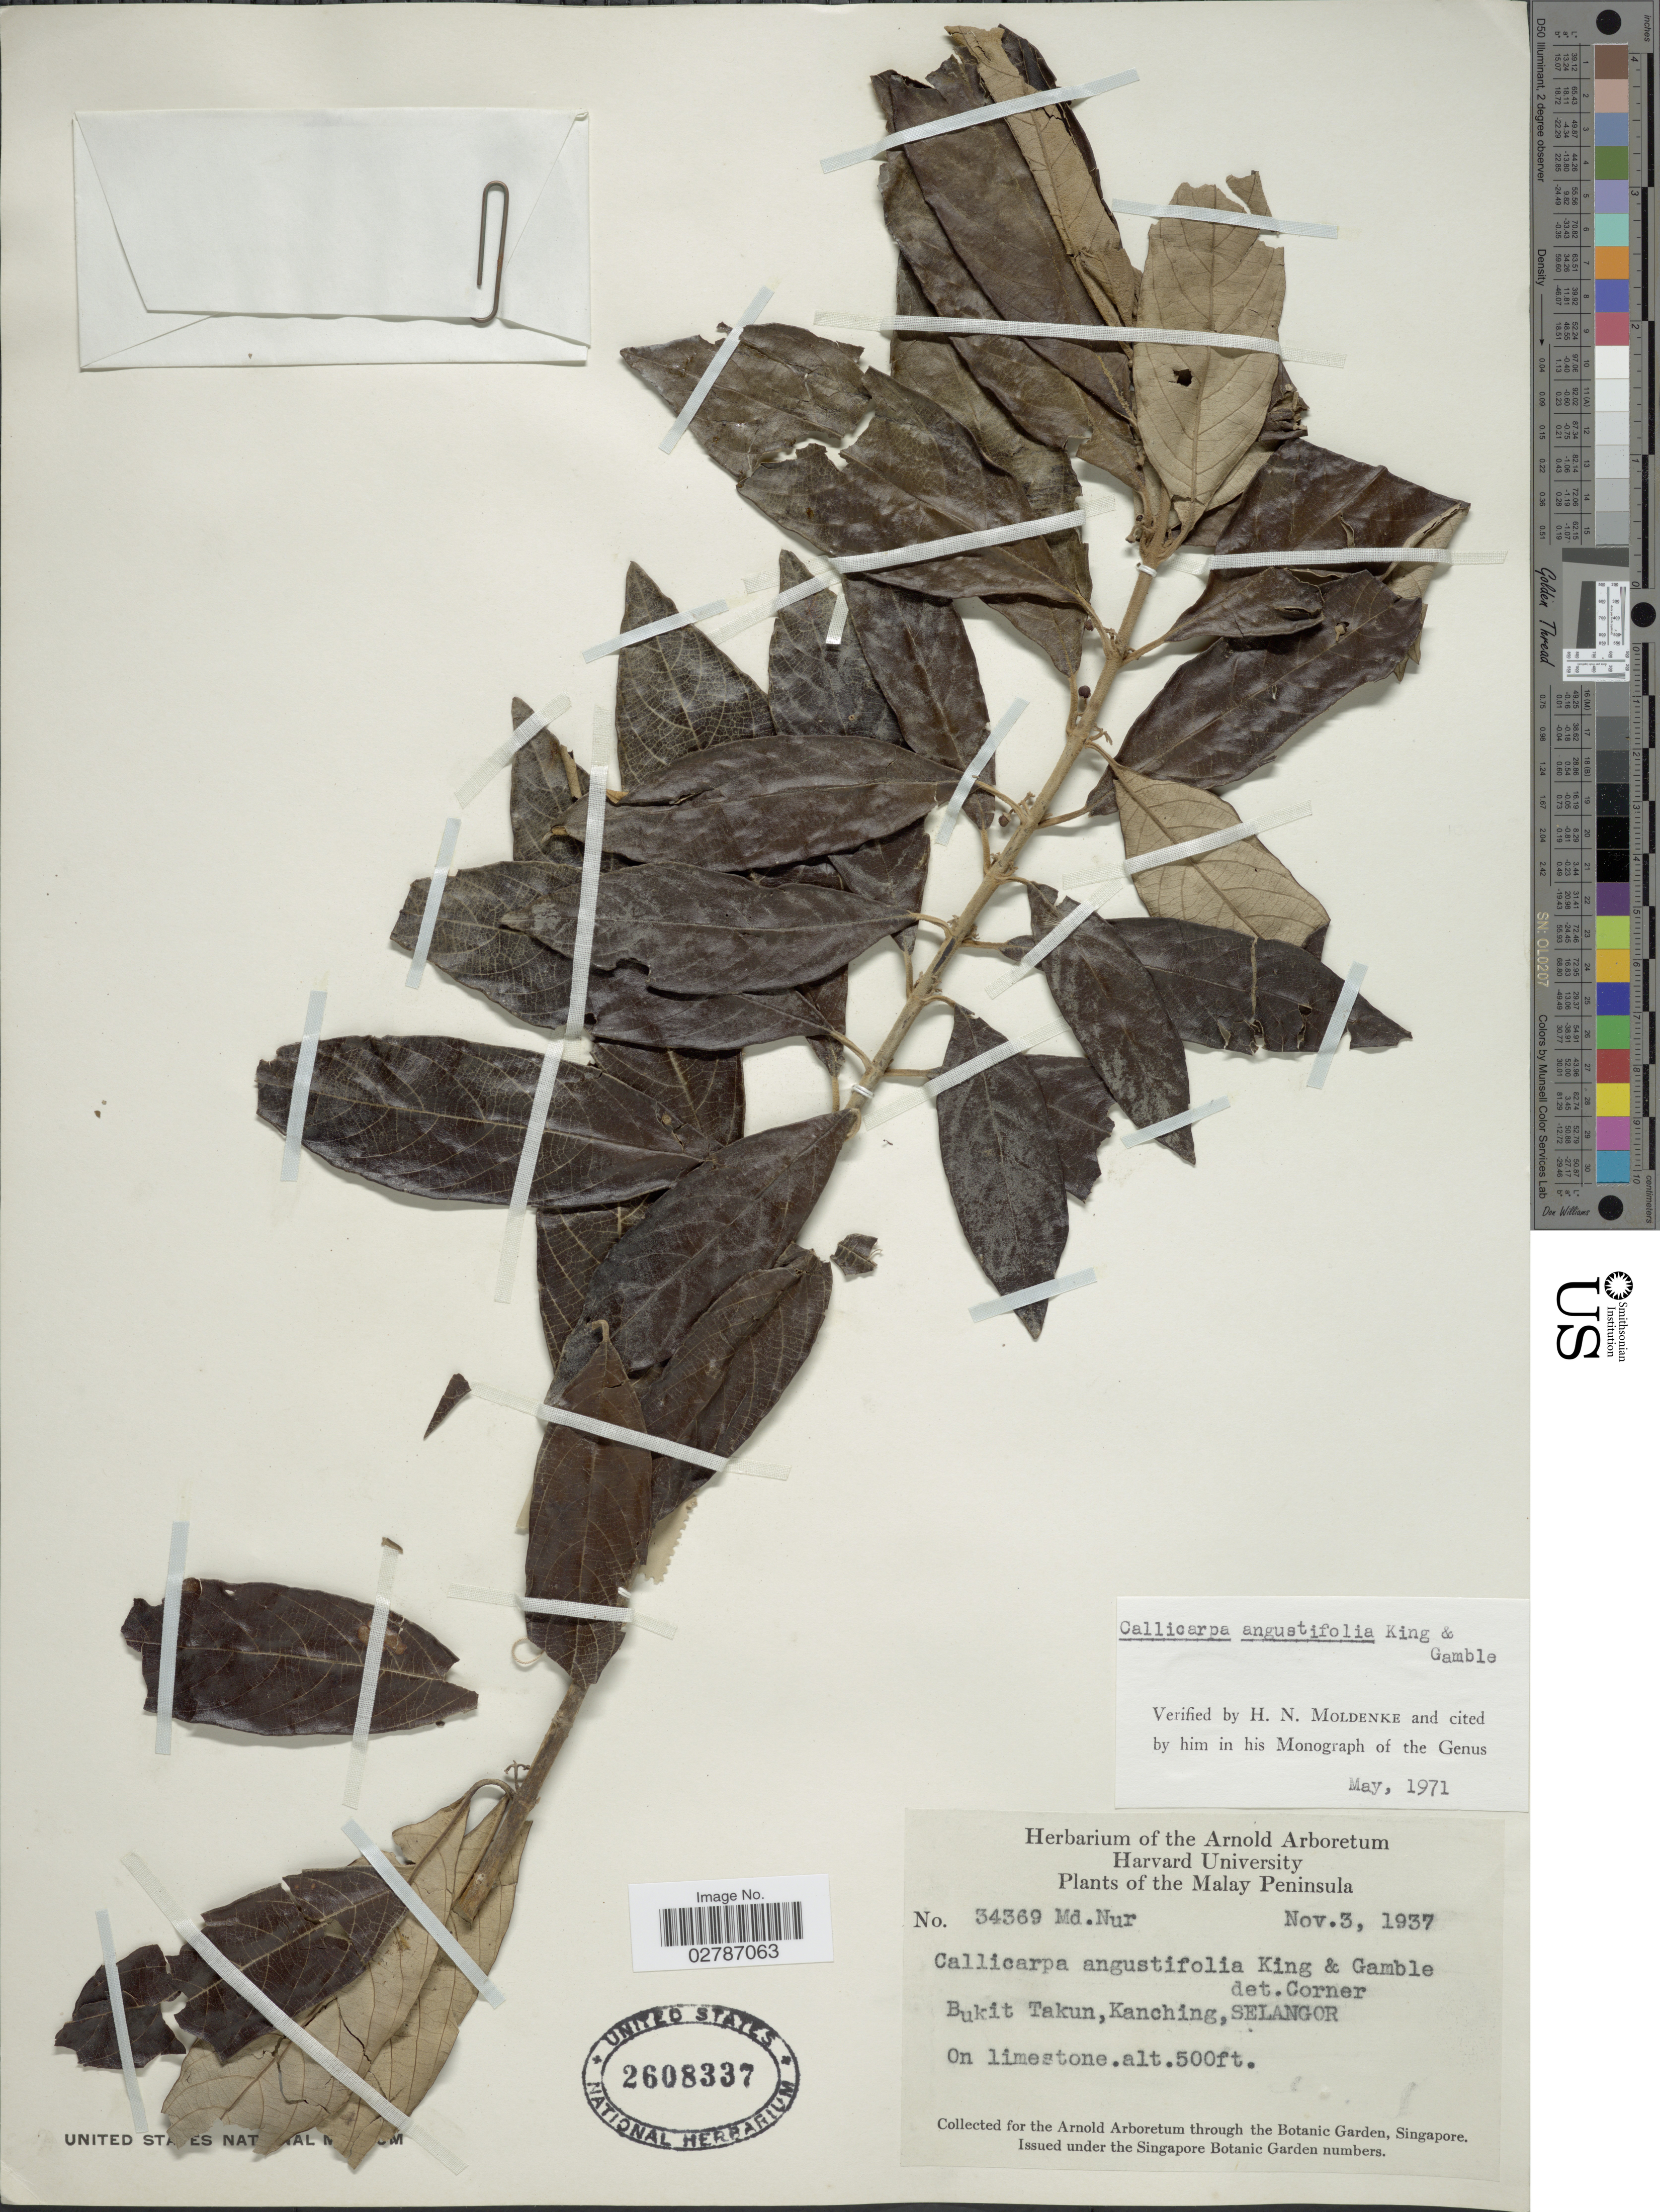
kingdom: Plantae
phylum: Tracheophyta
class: Magnoliopsida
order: Lamiales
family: Lamiaceae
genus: Callicarpa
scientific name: Callicarpa angustifolia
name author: King & Gamble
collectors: M. Nur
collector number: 34369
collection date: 1937-11-03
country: Malaysia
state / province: Selangor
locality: Malay Peninsula. Bukit Takun, Kanching.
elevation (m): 152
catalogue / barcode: US 2608337